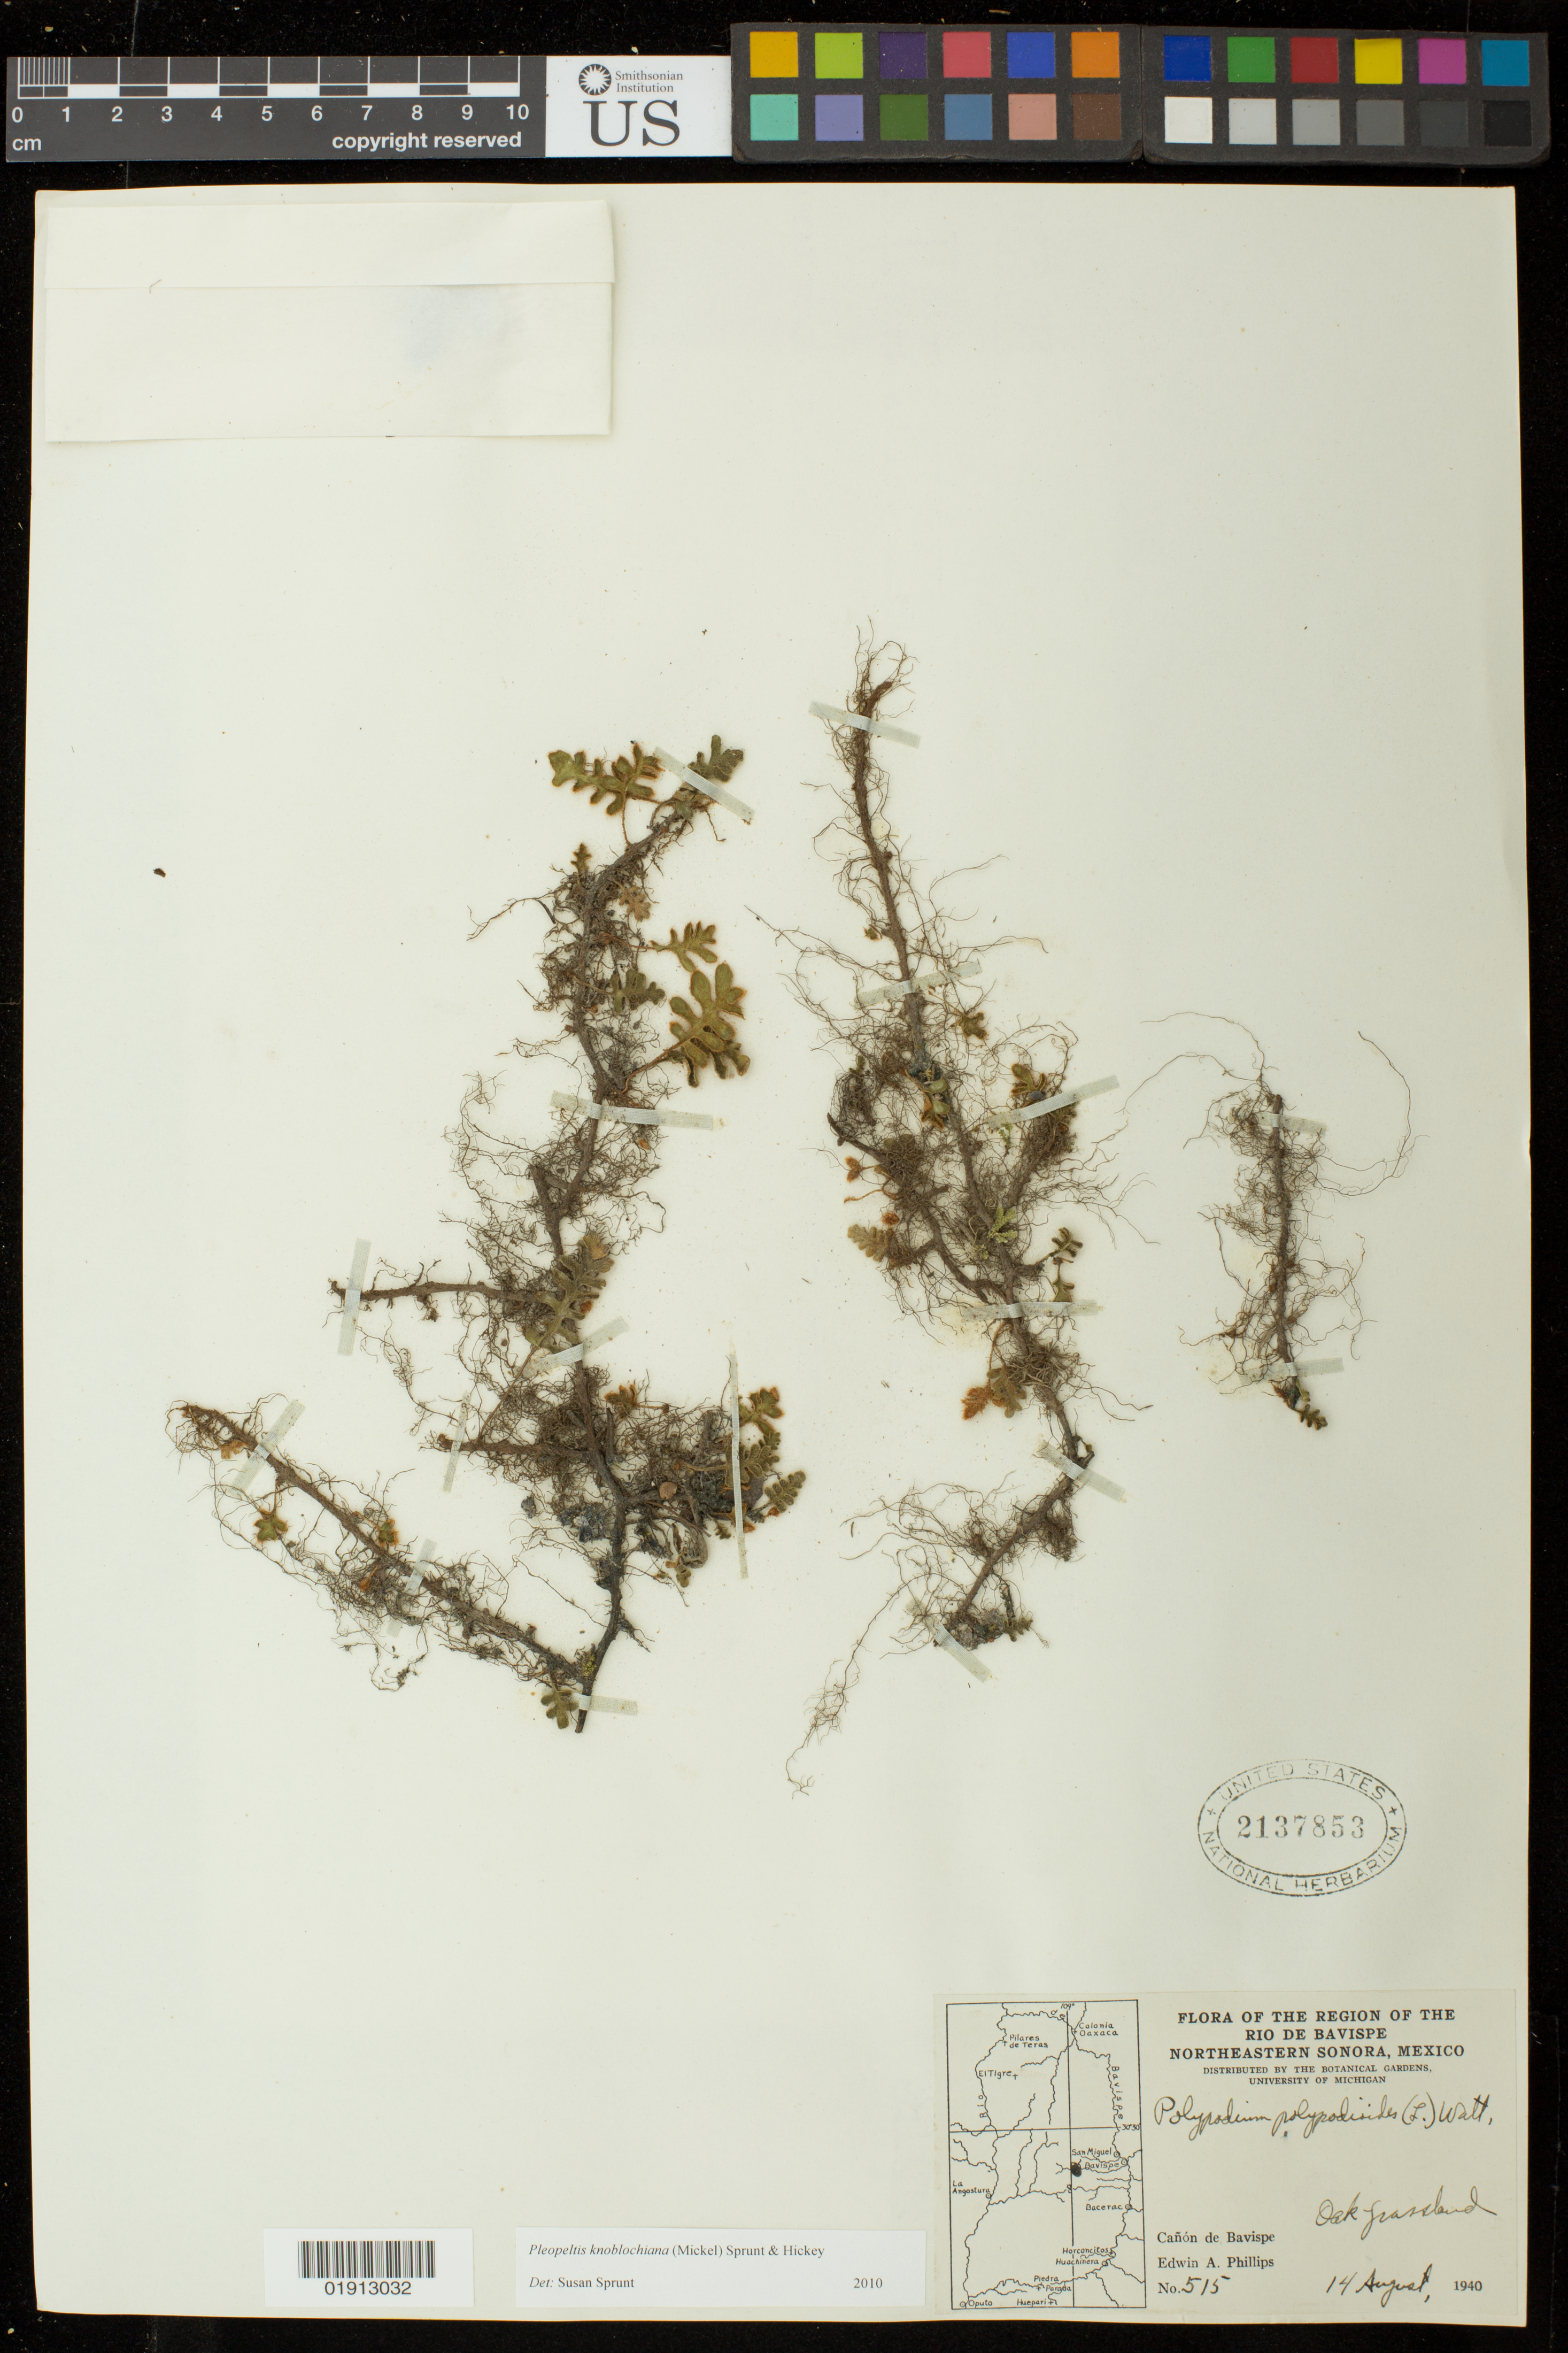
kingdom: Plantae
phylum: Tracheophyta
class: Polypodiopsida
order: Polypodiales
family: Polypodiaceae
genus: Pleopeltis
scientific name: Pleopeltis knoblochiana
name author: (Mickel) Sprunt & Hickey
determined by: Sprunt, S. V.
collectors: E. Phillips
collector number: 515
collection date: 1940-08-14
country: Mexico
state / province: Sonora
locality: The Region of the Rio de Bavispe northeastern Sonora, Cañon de Bavispe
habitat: Oak-grassland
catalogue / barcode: US 2137853